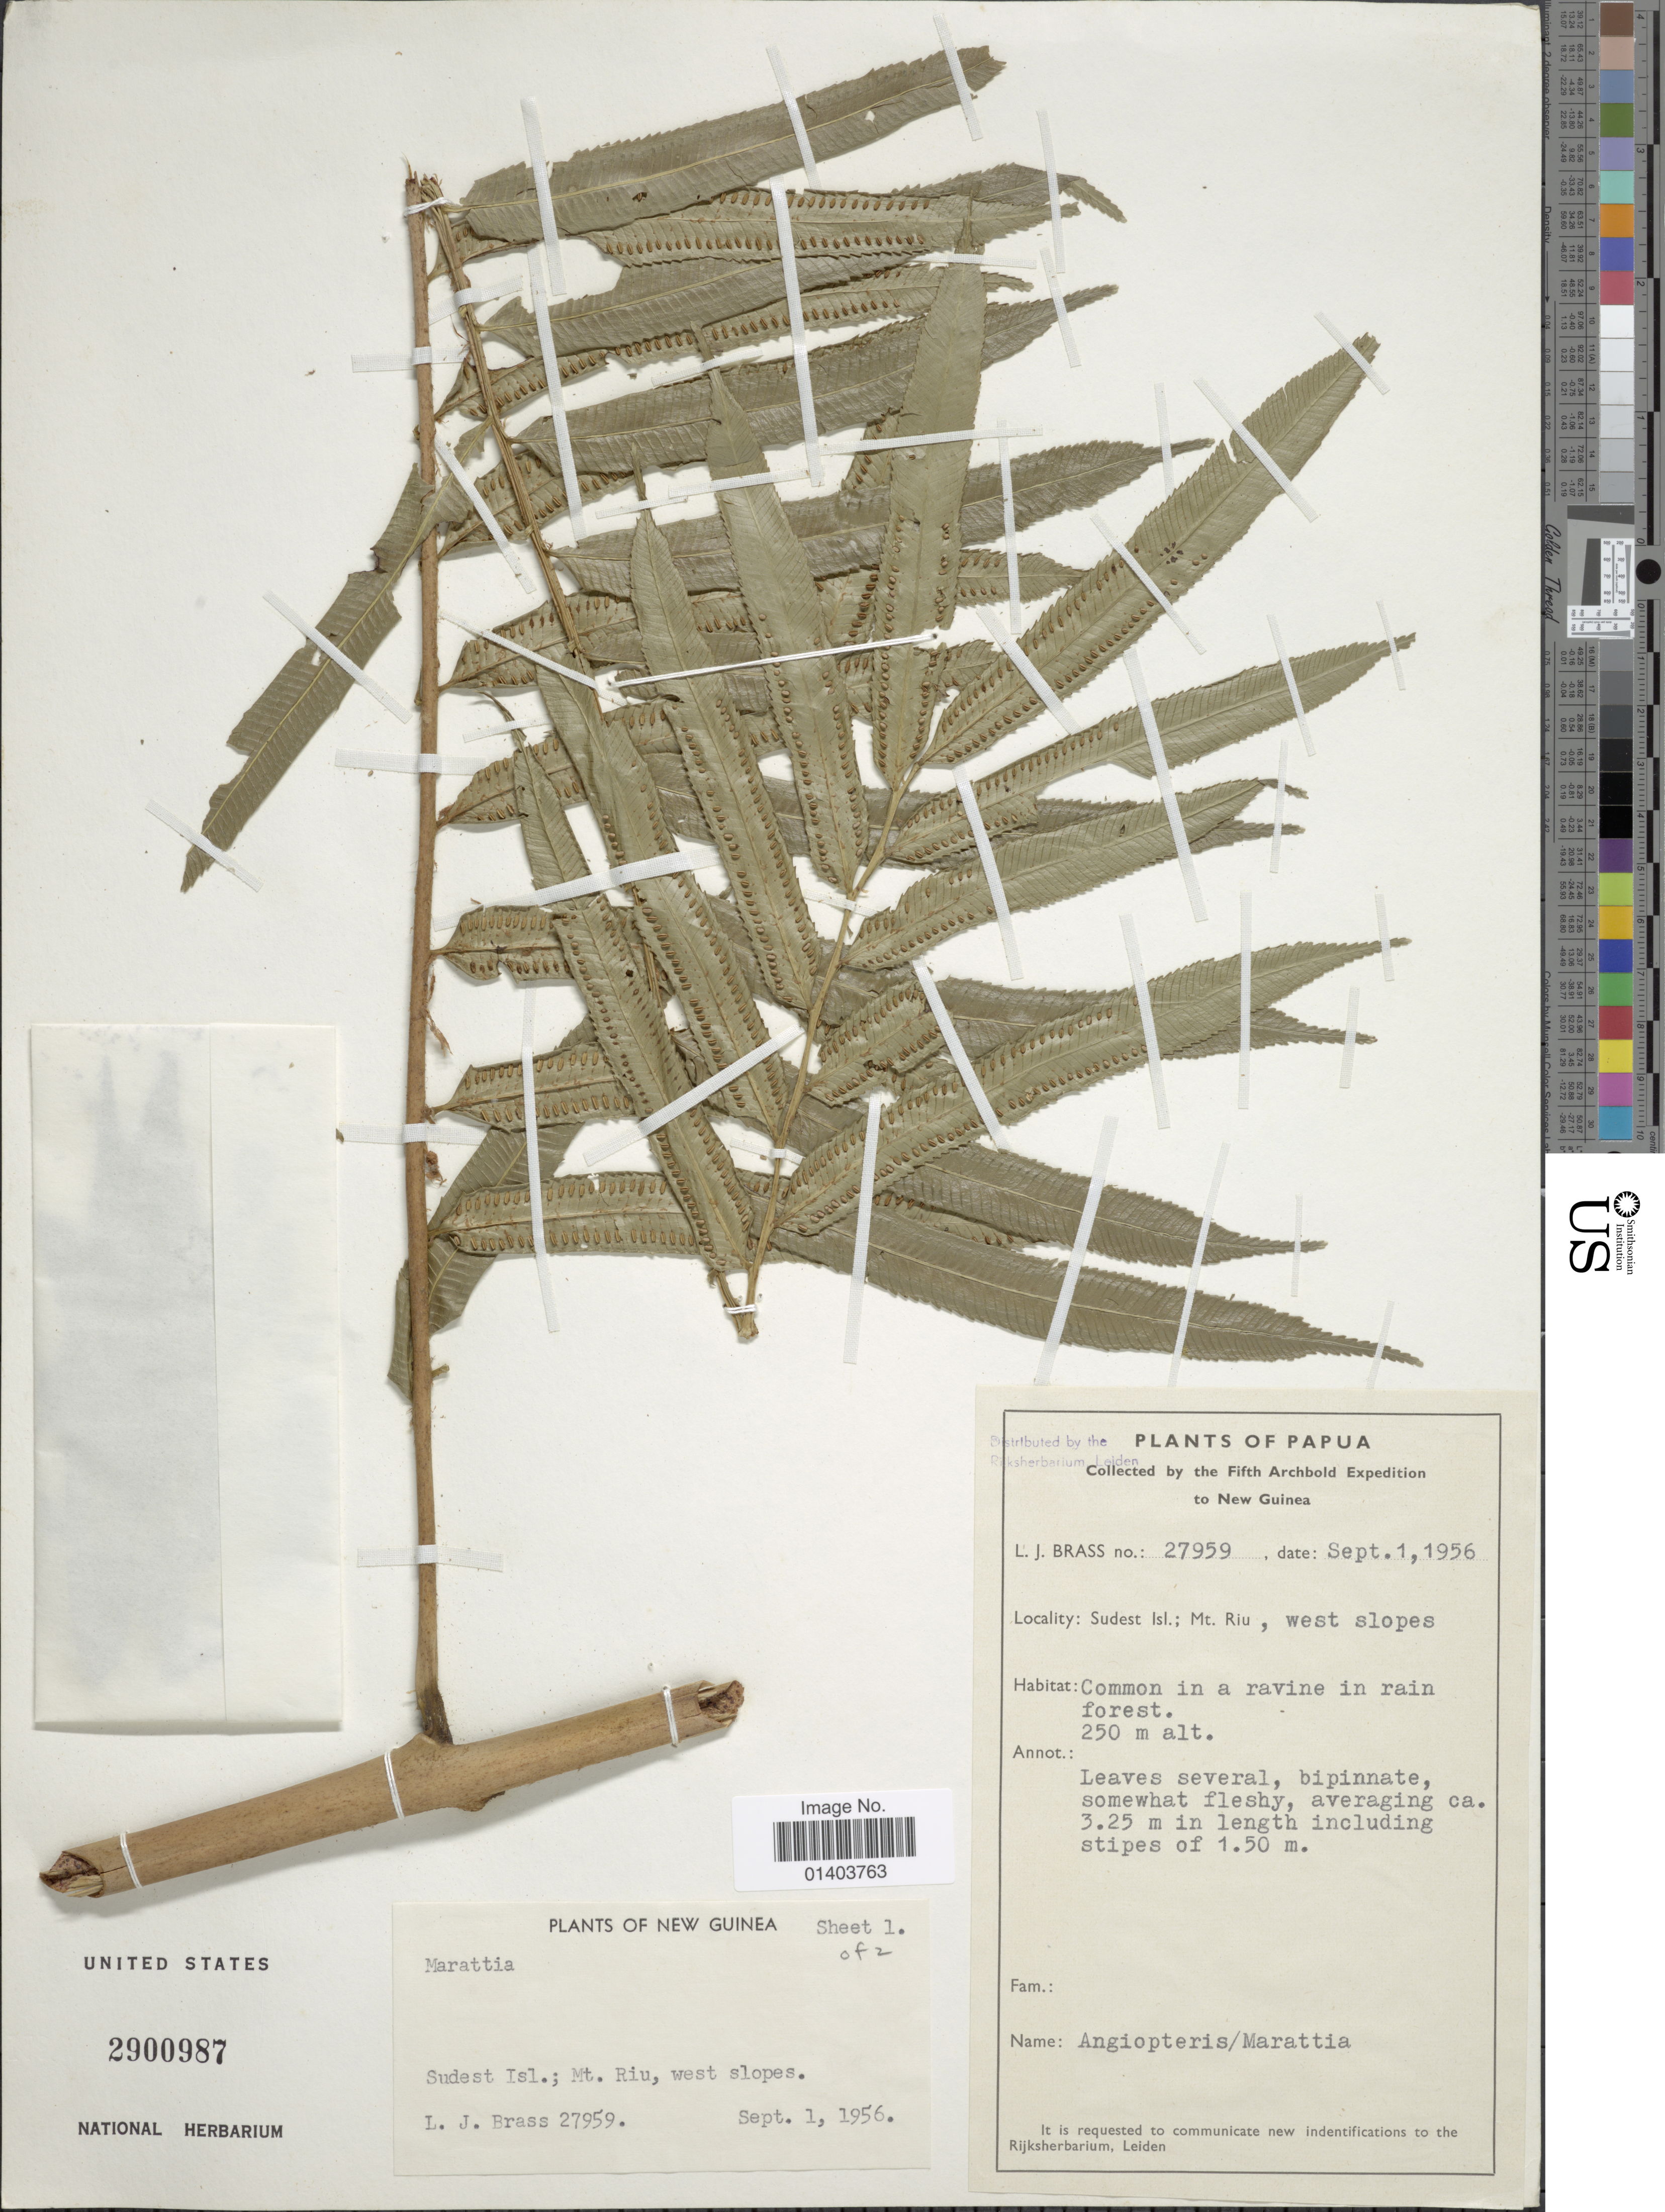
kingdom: Plantae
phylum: Tracheophyta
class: Polypodiopsida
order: Marattiales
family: Marattiaceae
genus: Ptisana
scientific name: Ptisana sp.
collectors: L. J. Brass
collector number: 27959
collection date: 1956-09-01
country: Papua New Guinea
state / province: Milne Bay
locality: Sudest Isl.; Mt Rui, west slopes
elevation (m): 250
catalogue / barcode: US 2900987